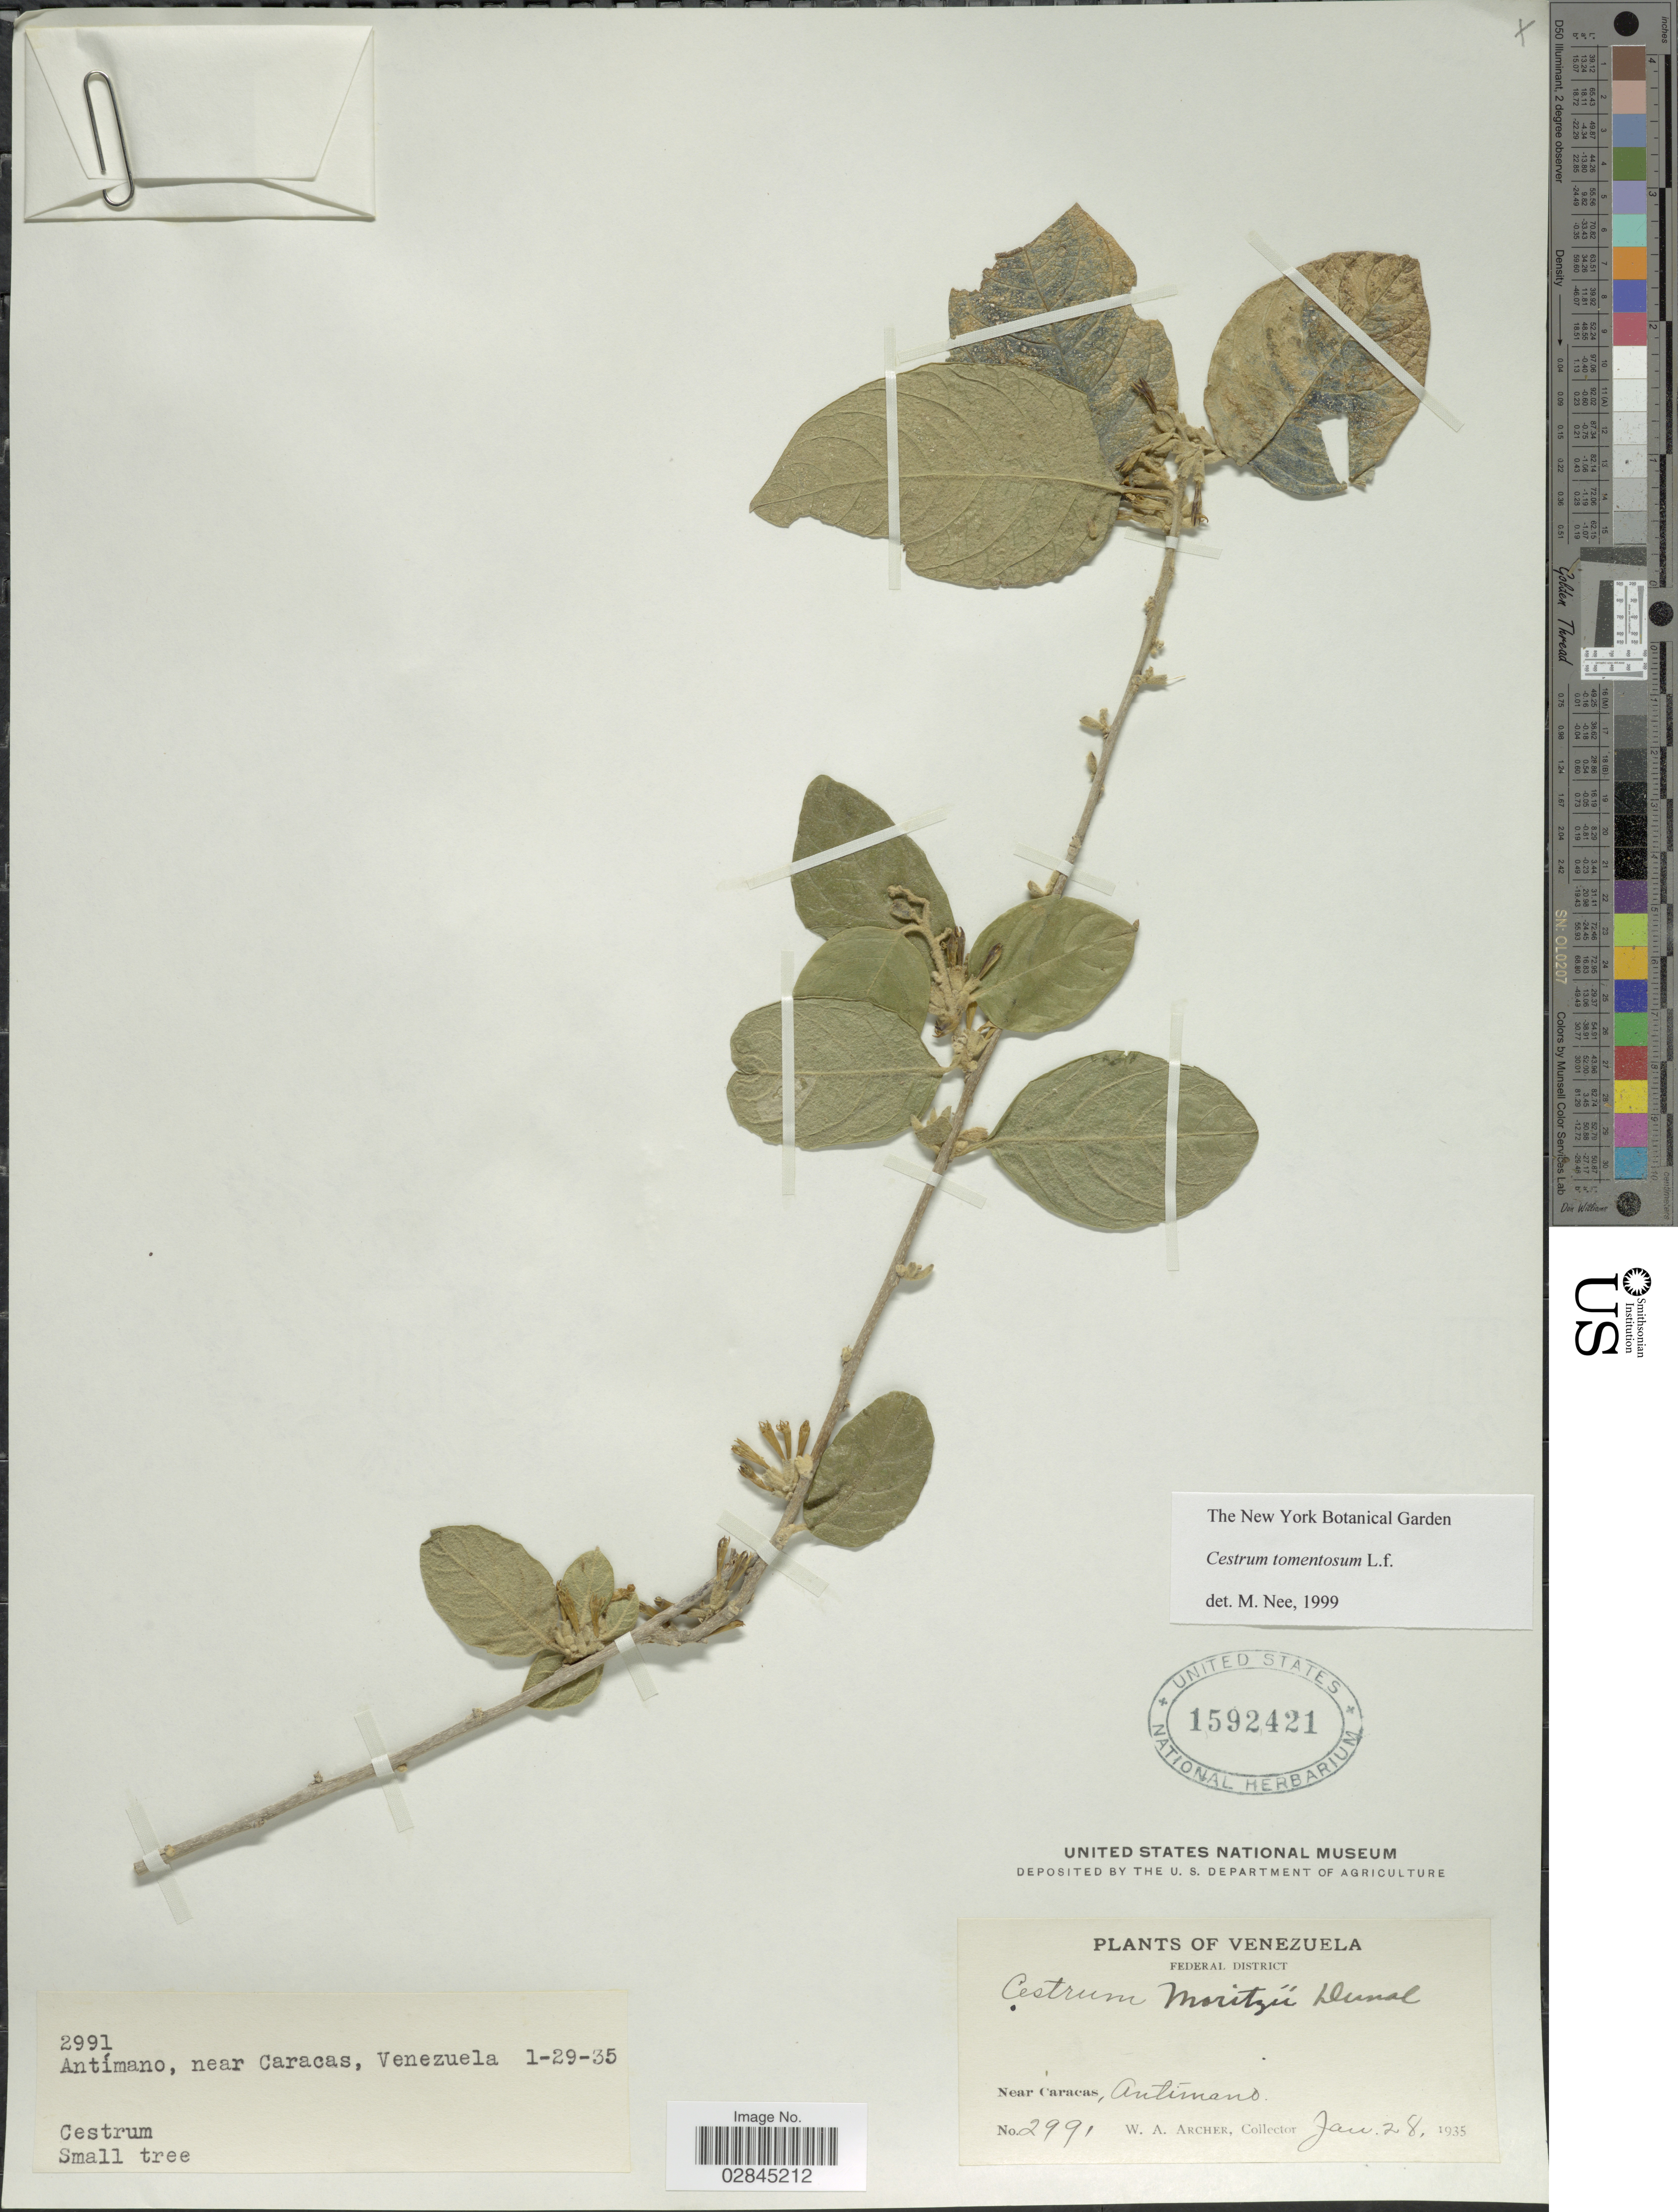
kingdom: Plantae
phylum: Tracheophyta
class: Magnoliopsida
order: Solanales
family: Solanaceae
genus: Cestrum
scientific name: Cestrum tomentosum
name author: L. f.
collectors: W. A. Archer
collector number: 2991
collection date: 1935-01-28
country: Venezuela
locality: Federal District. Antímano, near Caracas.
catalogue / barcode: US 1592421